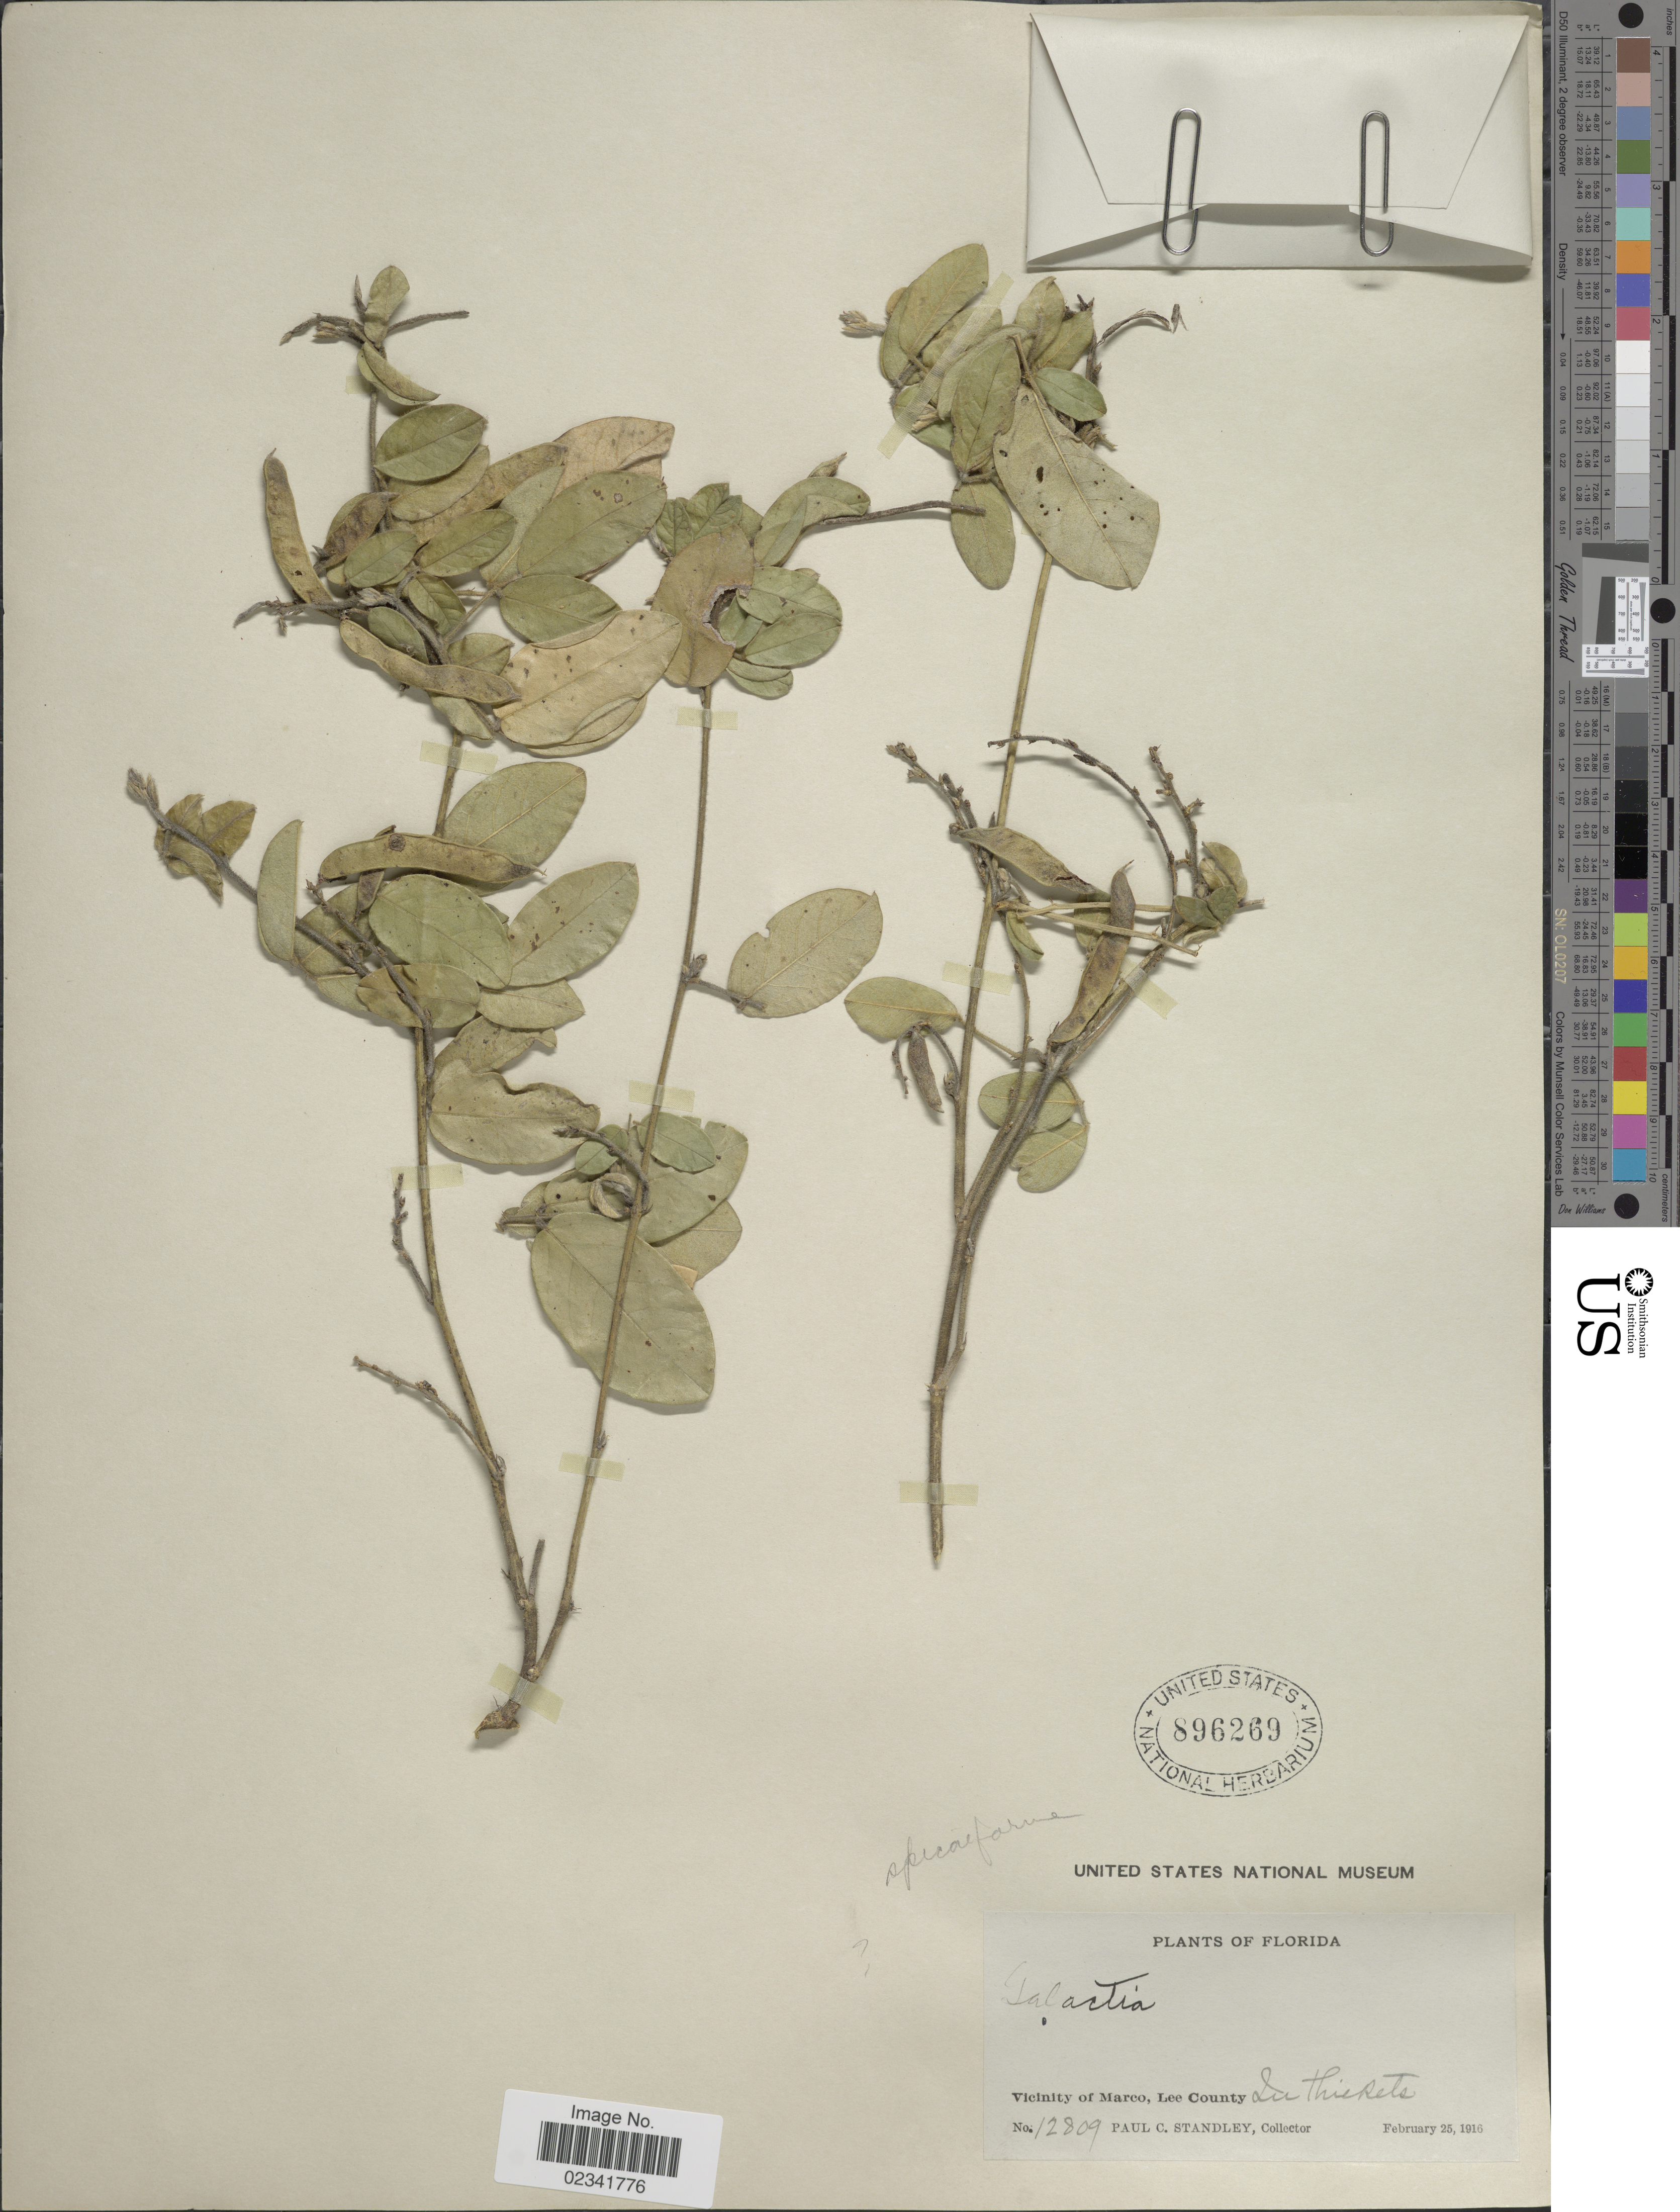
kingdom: Plantae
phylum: Tracheophyta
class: Magnoliopsida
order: Fabales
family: Fabaceae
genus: Galactia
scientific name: Galactia spiciformis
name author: Torr. & A. Gray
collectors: P. C. Standley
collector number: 12809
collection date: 1916-02-25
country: United States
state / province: Florida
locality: Vicinity of Marco, Lee County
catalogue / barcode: US 896269